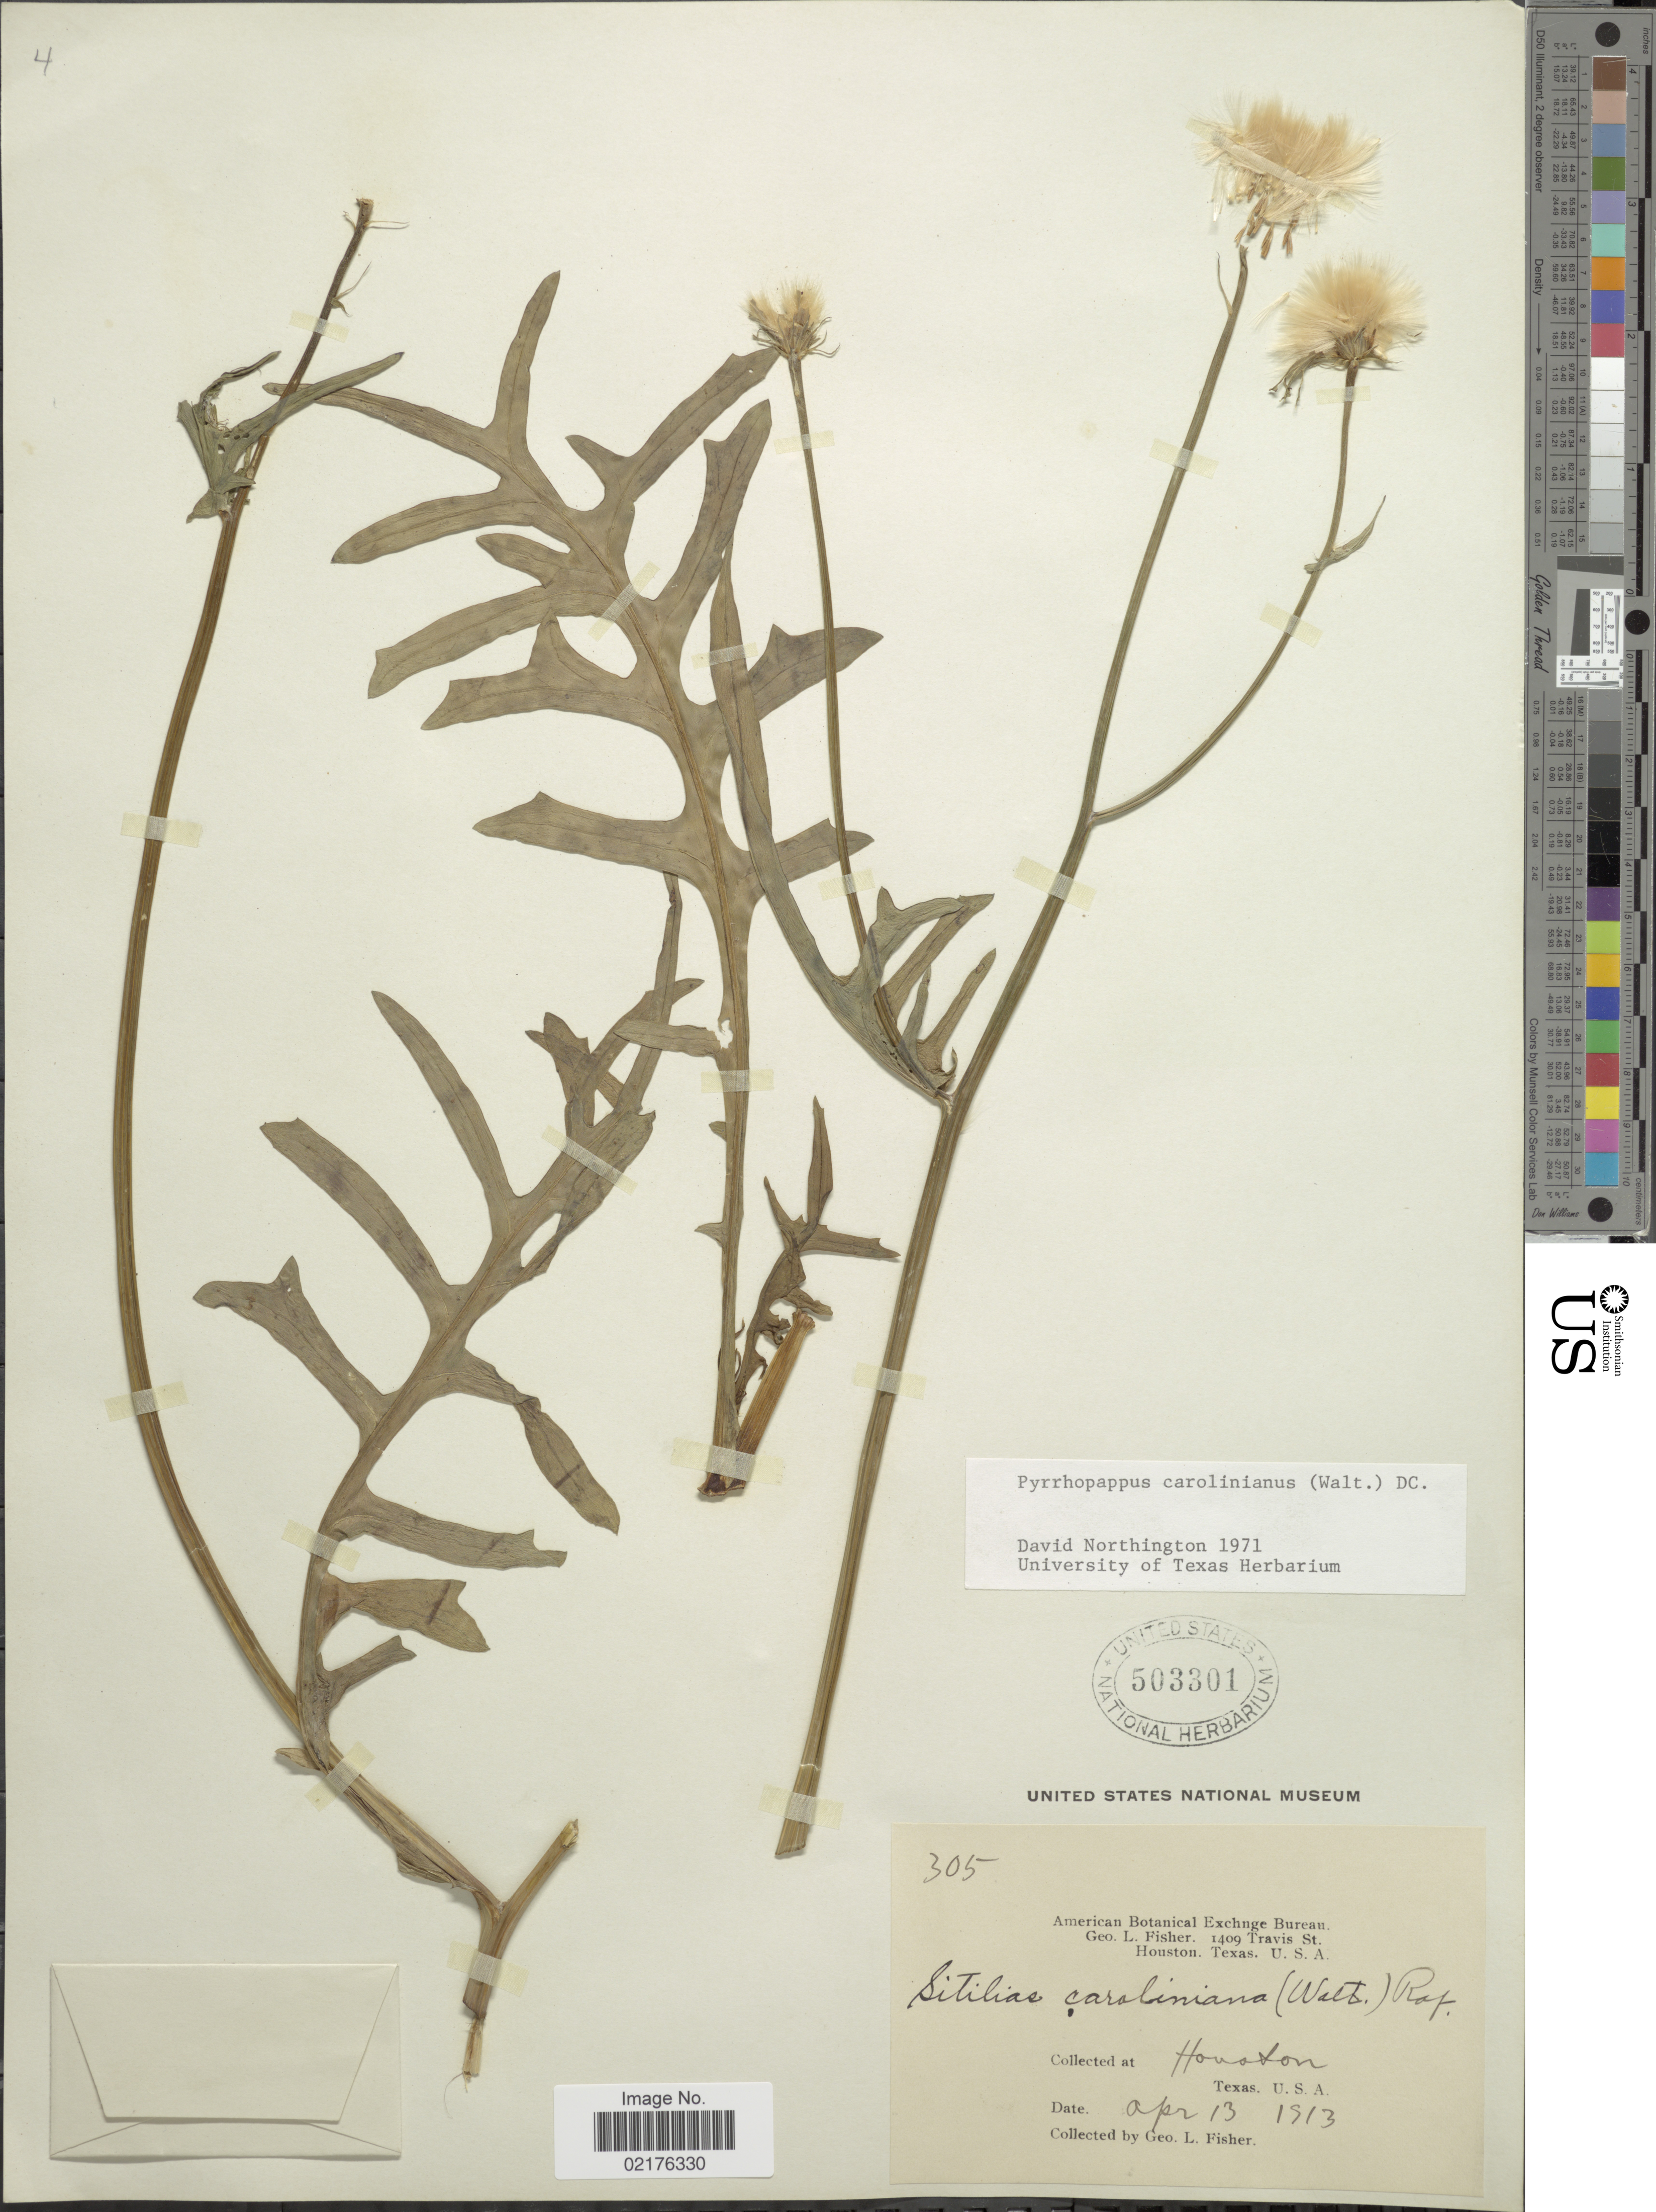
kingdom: Plantae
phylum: Tracheophyta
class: Magnoliopsida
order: Asterales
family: Asteraceae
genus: Pyrrhopappus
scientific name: Pyrrhopappus carolinianus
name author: (Walter) DC.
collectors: G. L. Fisher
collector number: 305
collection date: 1913-04-13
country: United States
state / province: Texas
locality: Houston, Texas, U.S.A.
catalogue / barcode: US 503301